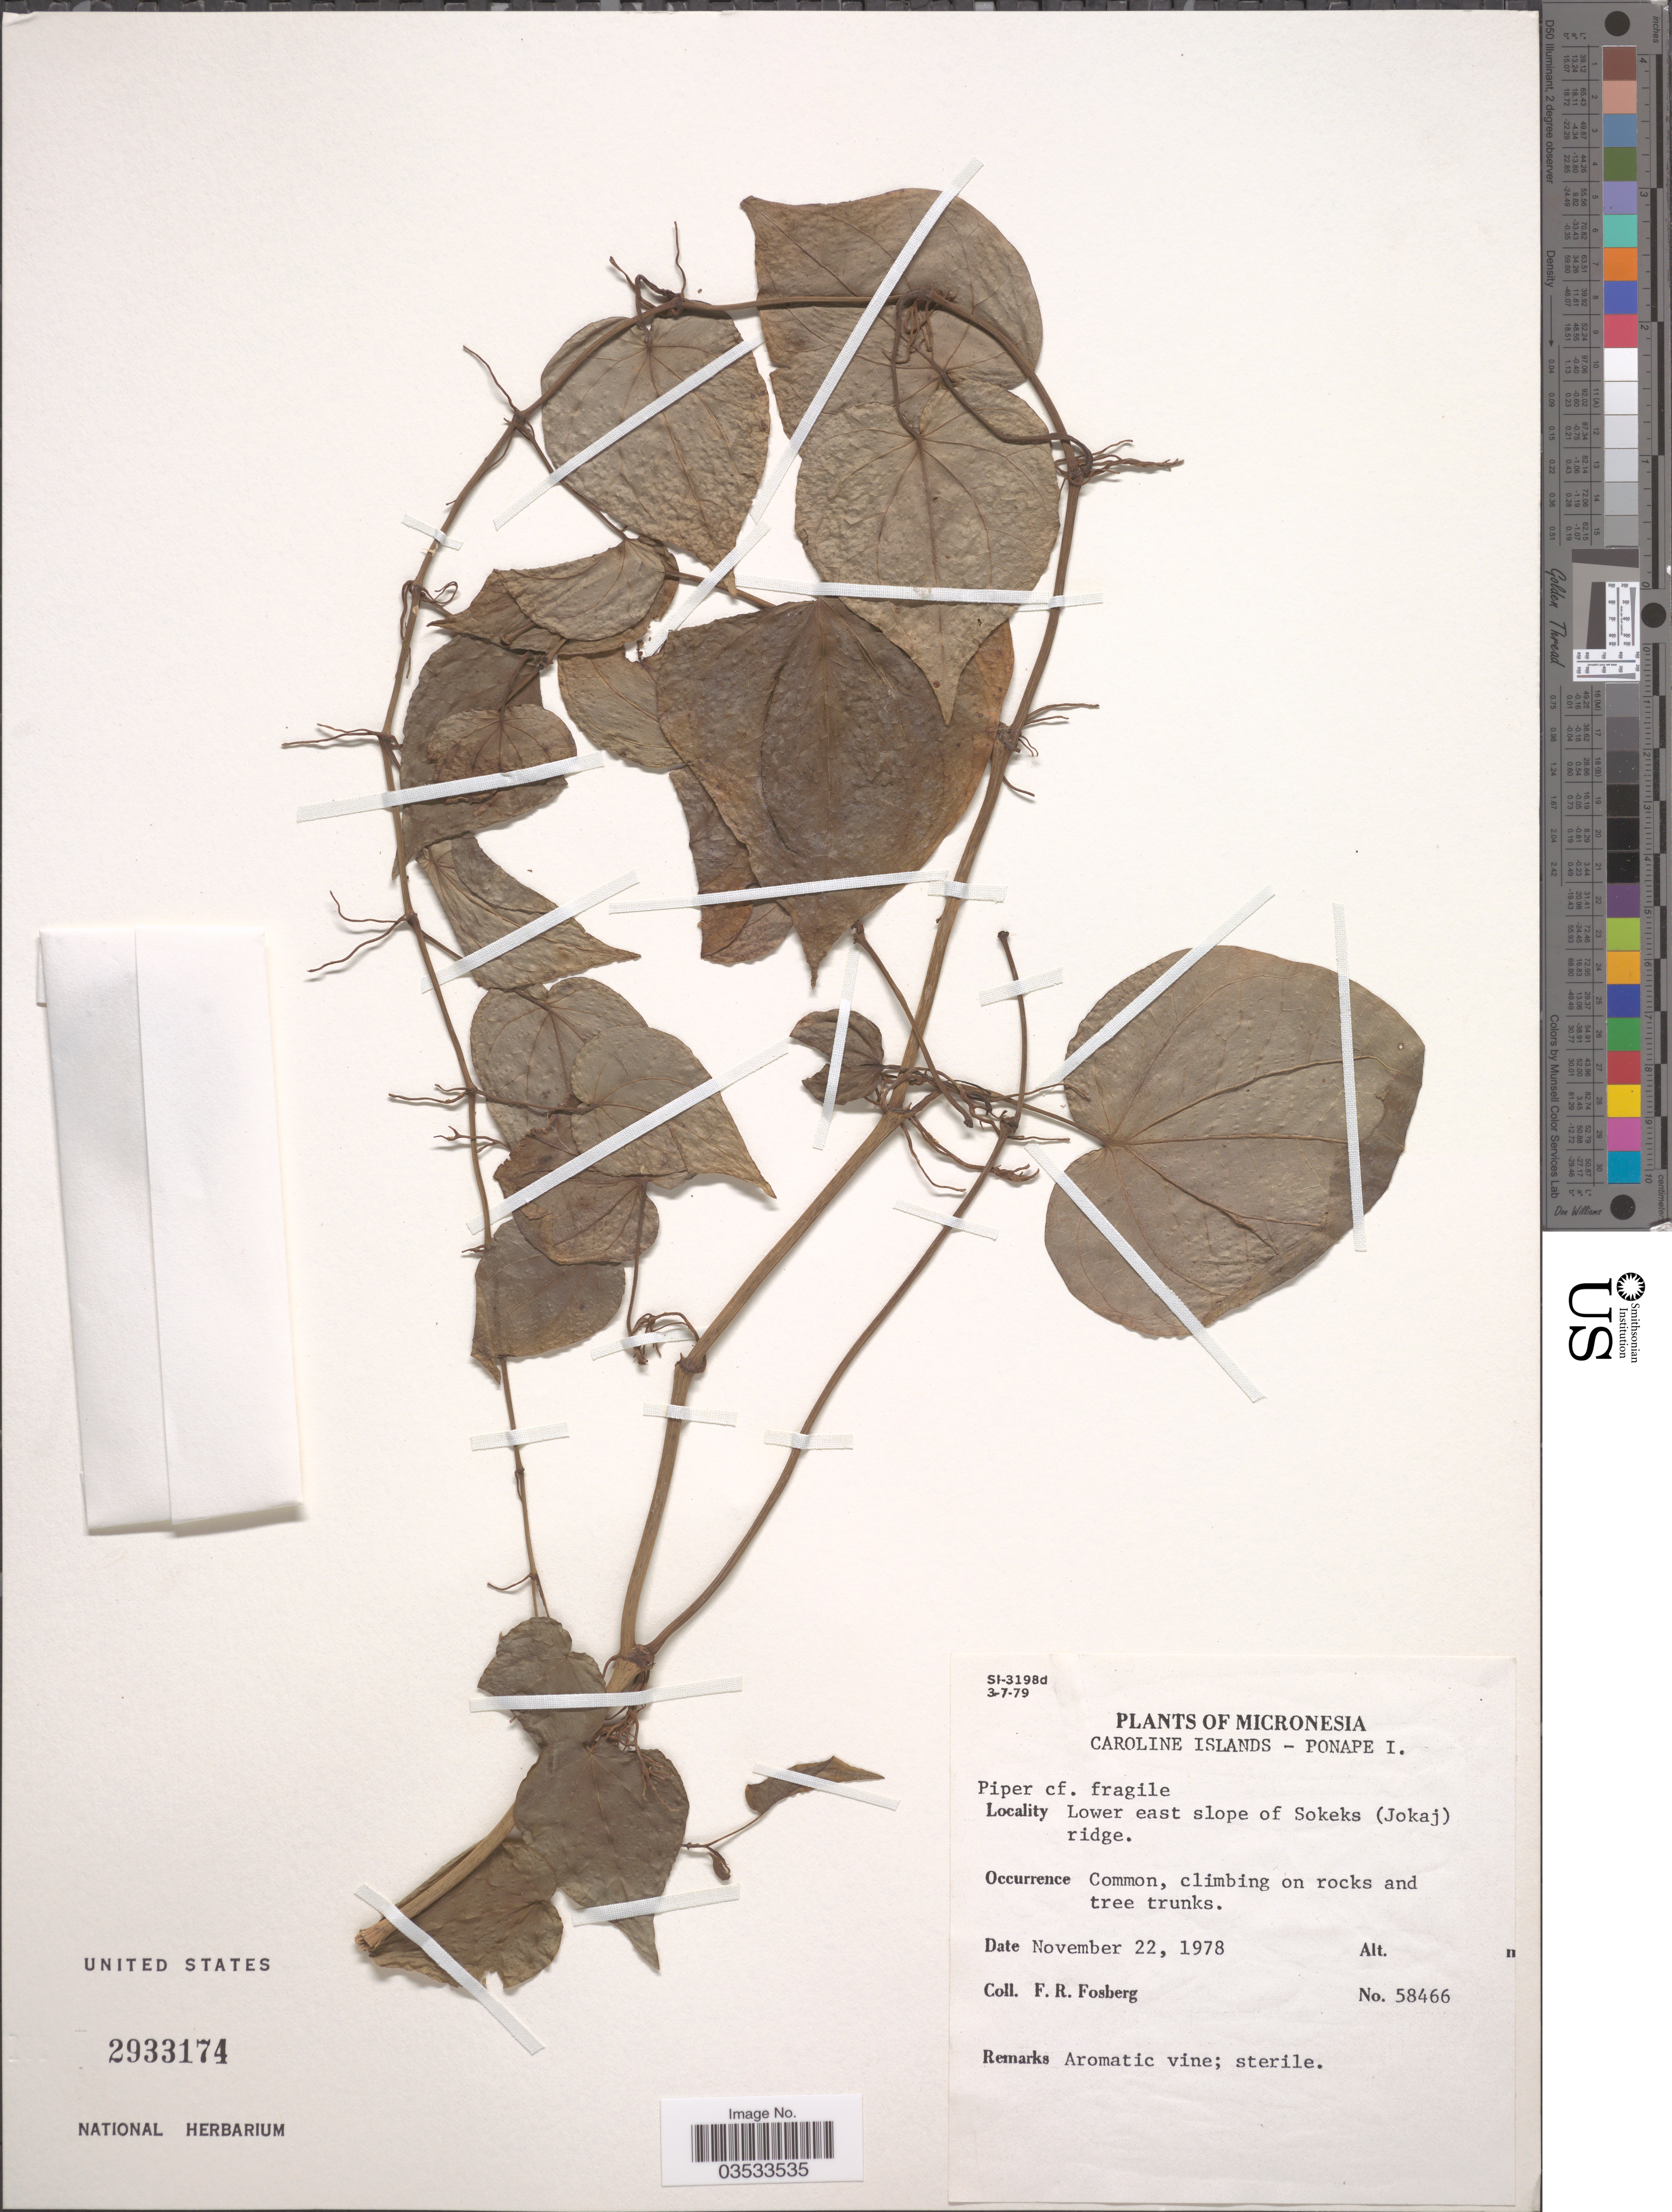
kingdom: Plantae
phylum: Tracheophyta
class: Magnoliopsida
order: Piperales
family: Piperaceae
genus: Piper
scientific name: Piper fragile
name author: Benth.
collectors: F. R. Fosberg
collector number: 58466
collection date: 1978-11-22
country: Micronesia, Federated States of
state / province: Pohnpei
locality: Micronesia. Caroline Islands - Ponape I. Lower east slopes of Sokeks (Jokaj) ridge.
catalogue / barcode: US 2933174